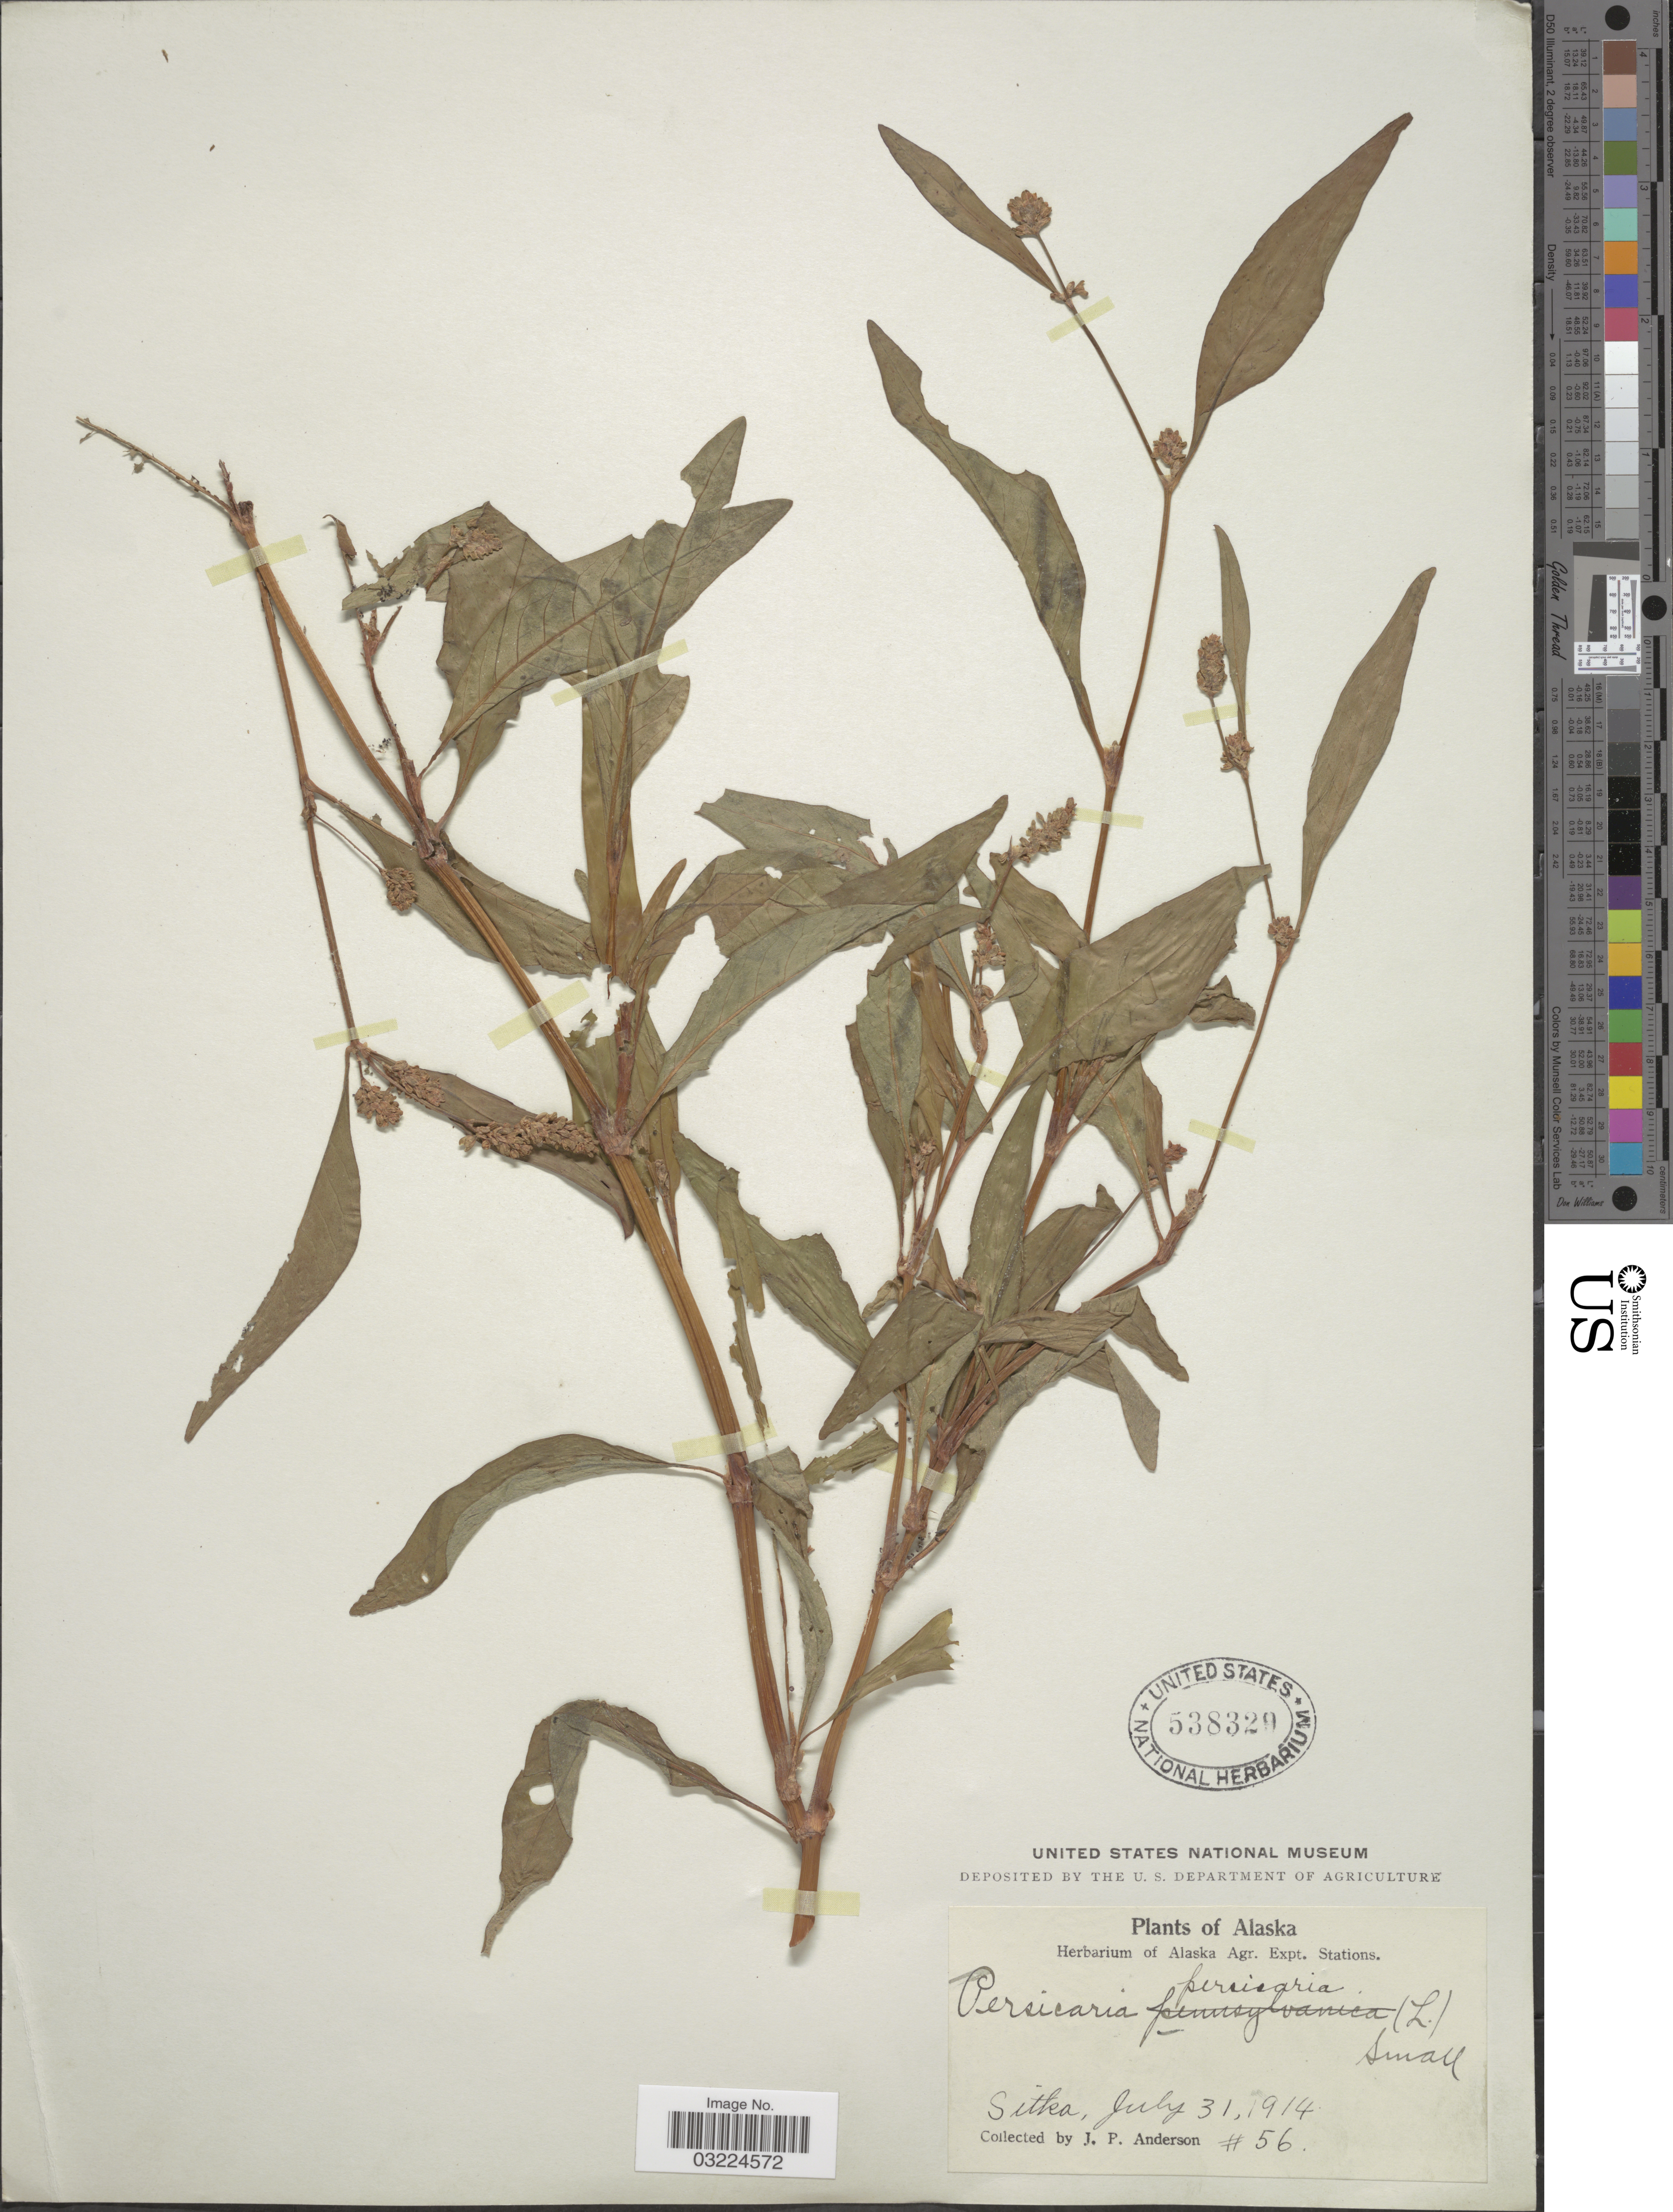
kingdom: Plantae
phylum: Tracheophyta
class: Magnoliopsida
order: Caryophyllales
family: Polygonaceae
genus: Persicaria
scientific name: Persicaria lapathifolia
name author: (L.) Delarbre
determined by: Atha, D. E.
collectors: J. P. Anderson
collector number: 56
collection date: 1914-07-31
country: United States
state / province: Alaska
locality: Sitka.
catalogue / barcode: US 538329